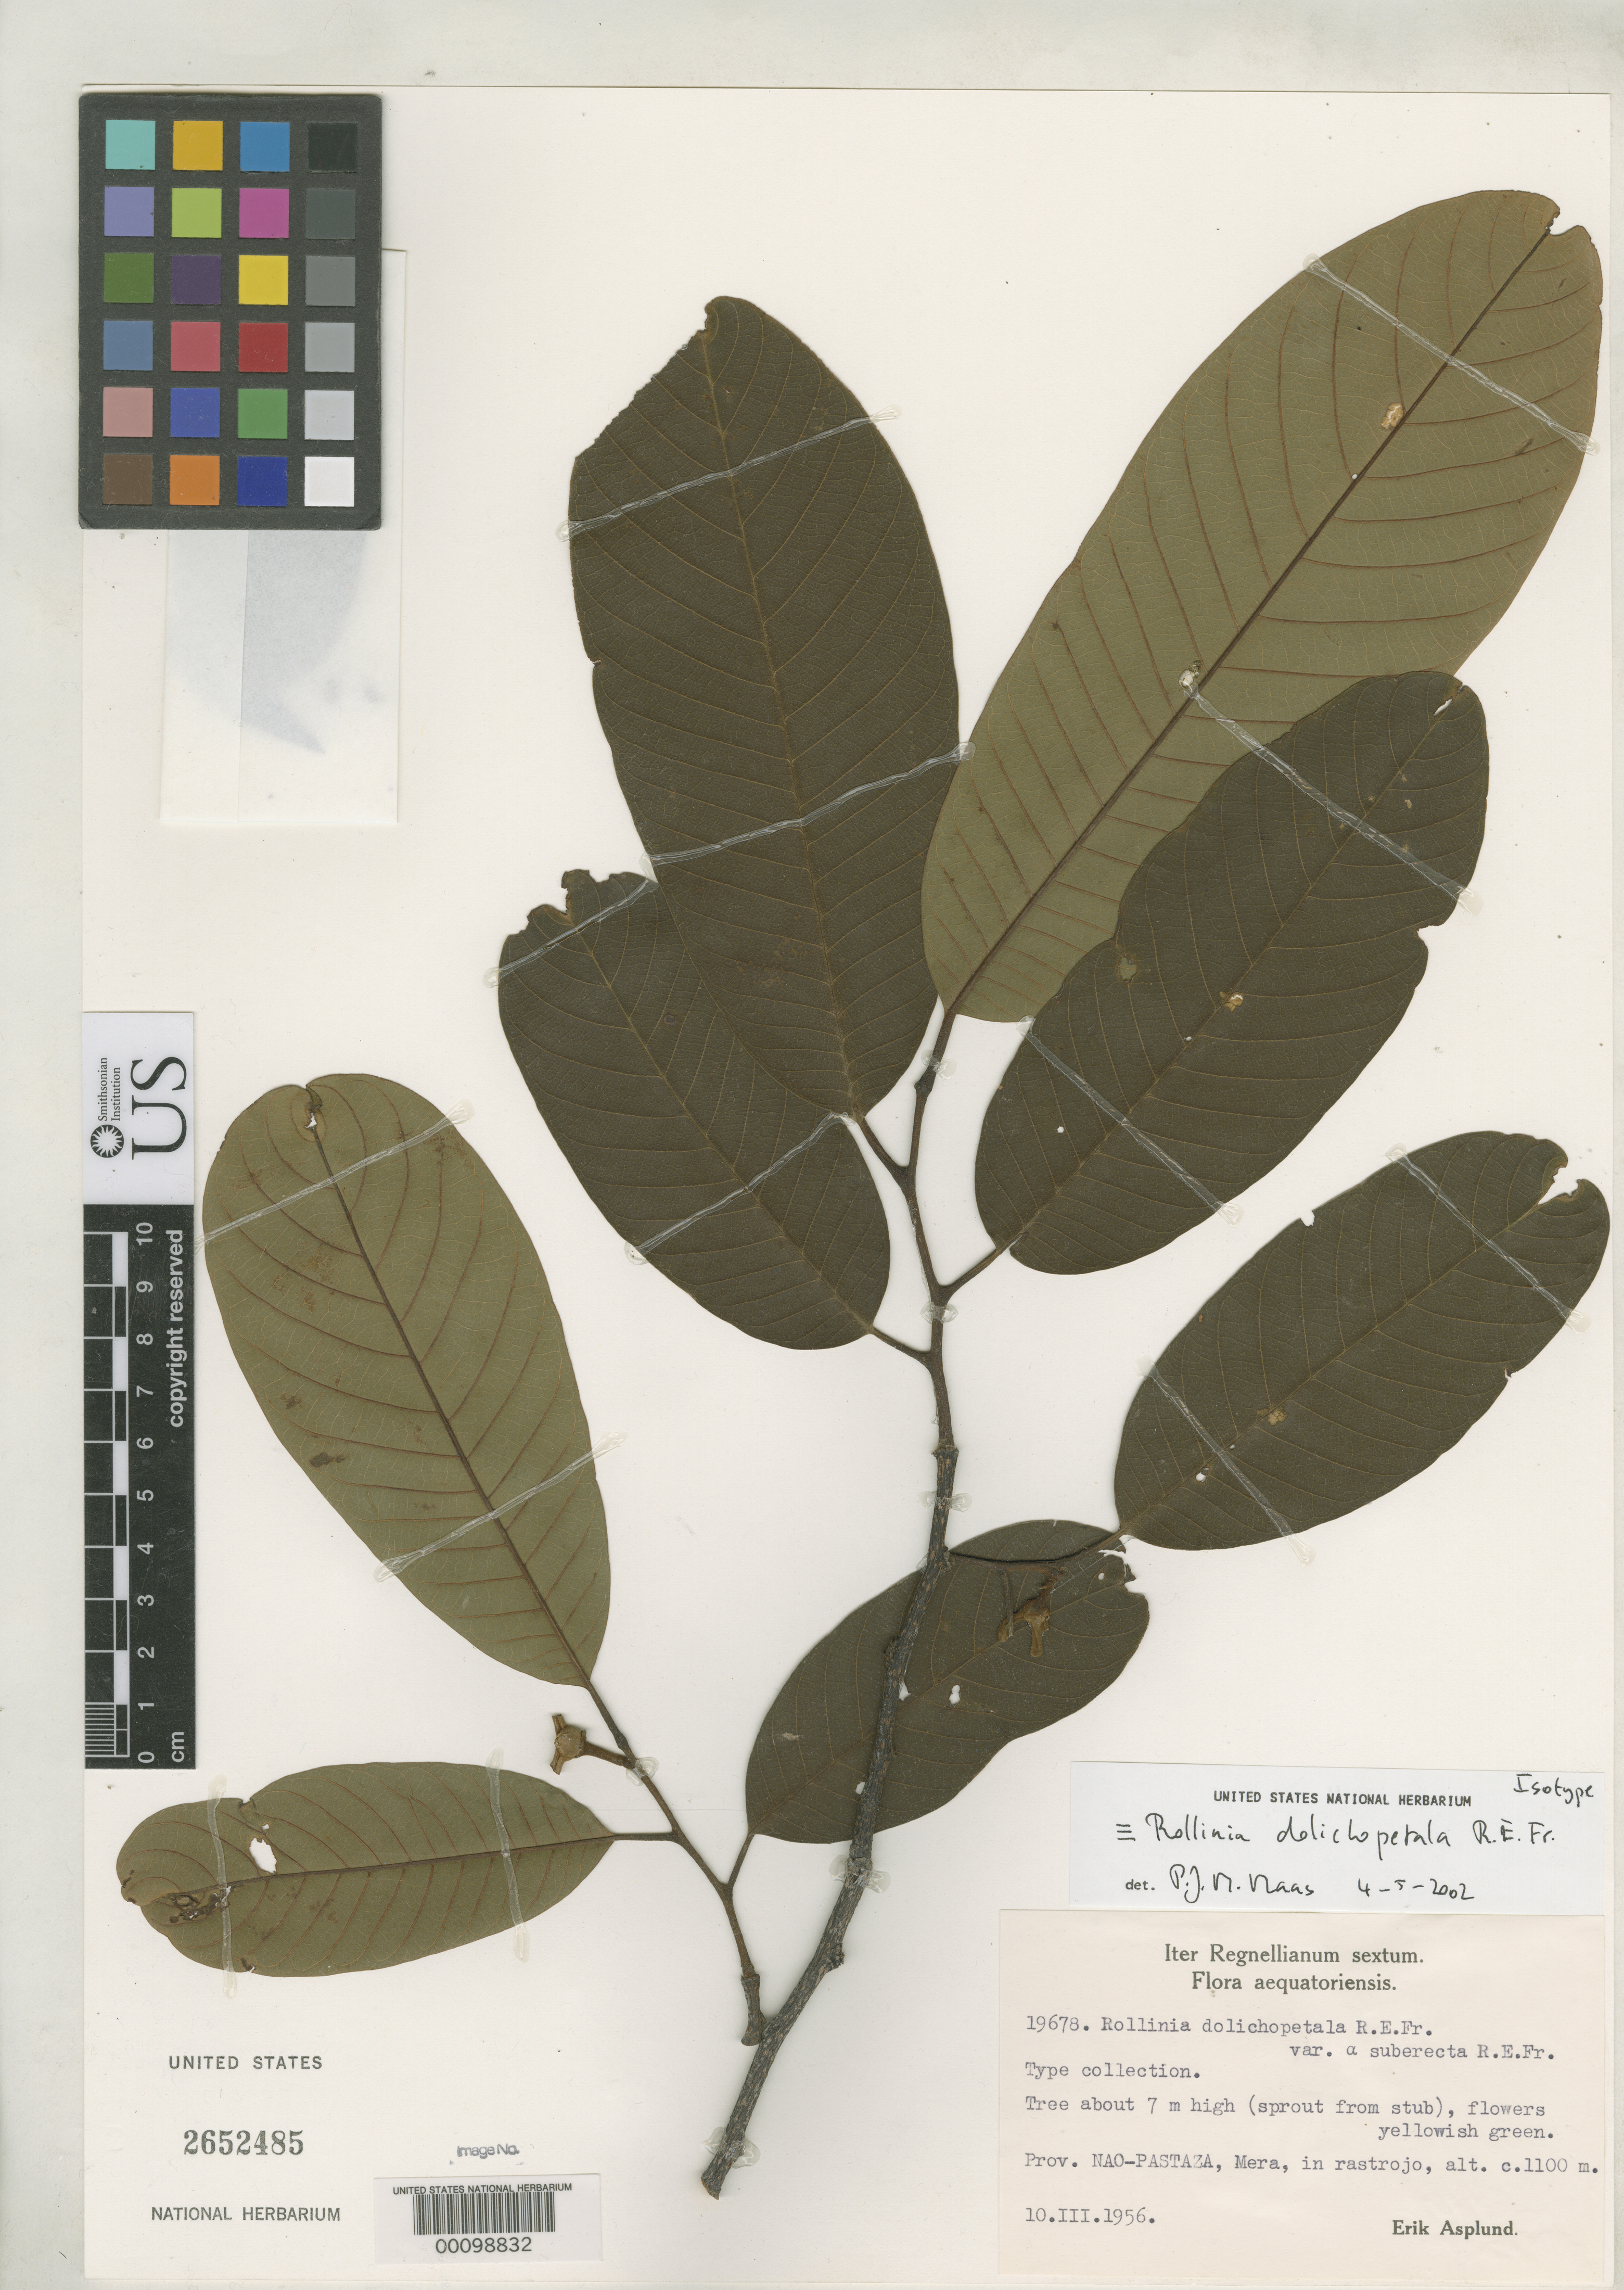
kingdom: Plantae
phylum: Tracheophyta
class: Magnoliopsida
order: Magnoliales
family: Annonaceae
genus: Rollinia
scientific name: Rollinia dolichopetala var. suberecta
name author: R.E. Fr.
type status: Isotype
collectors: E. Asplund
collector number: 19678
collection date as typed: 10 Mar 1956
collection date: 1956-03-10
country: Ecuador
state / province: Napo / Pastaza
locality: Mera, in Rastrojo.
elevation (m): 1100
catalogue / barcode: US 2652485